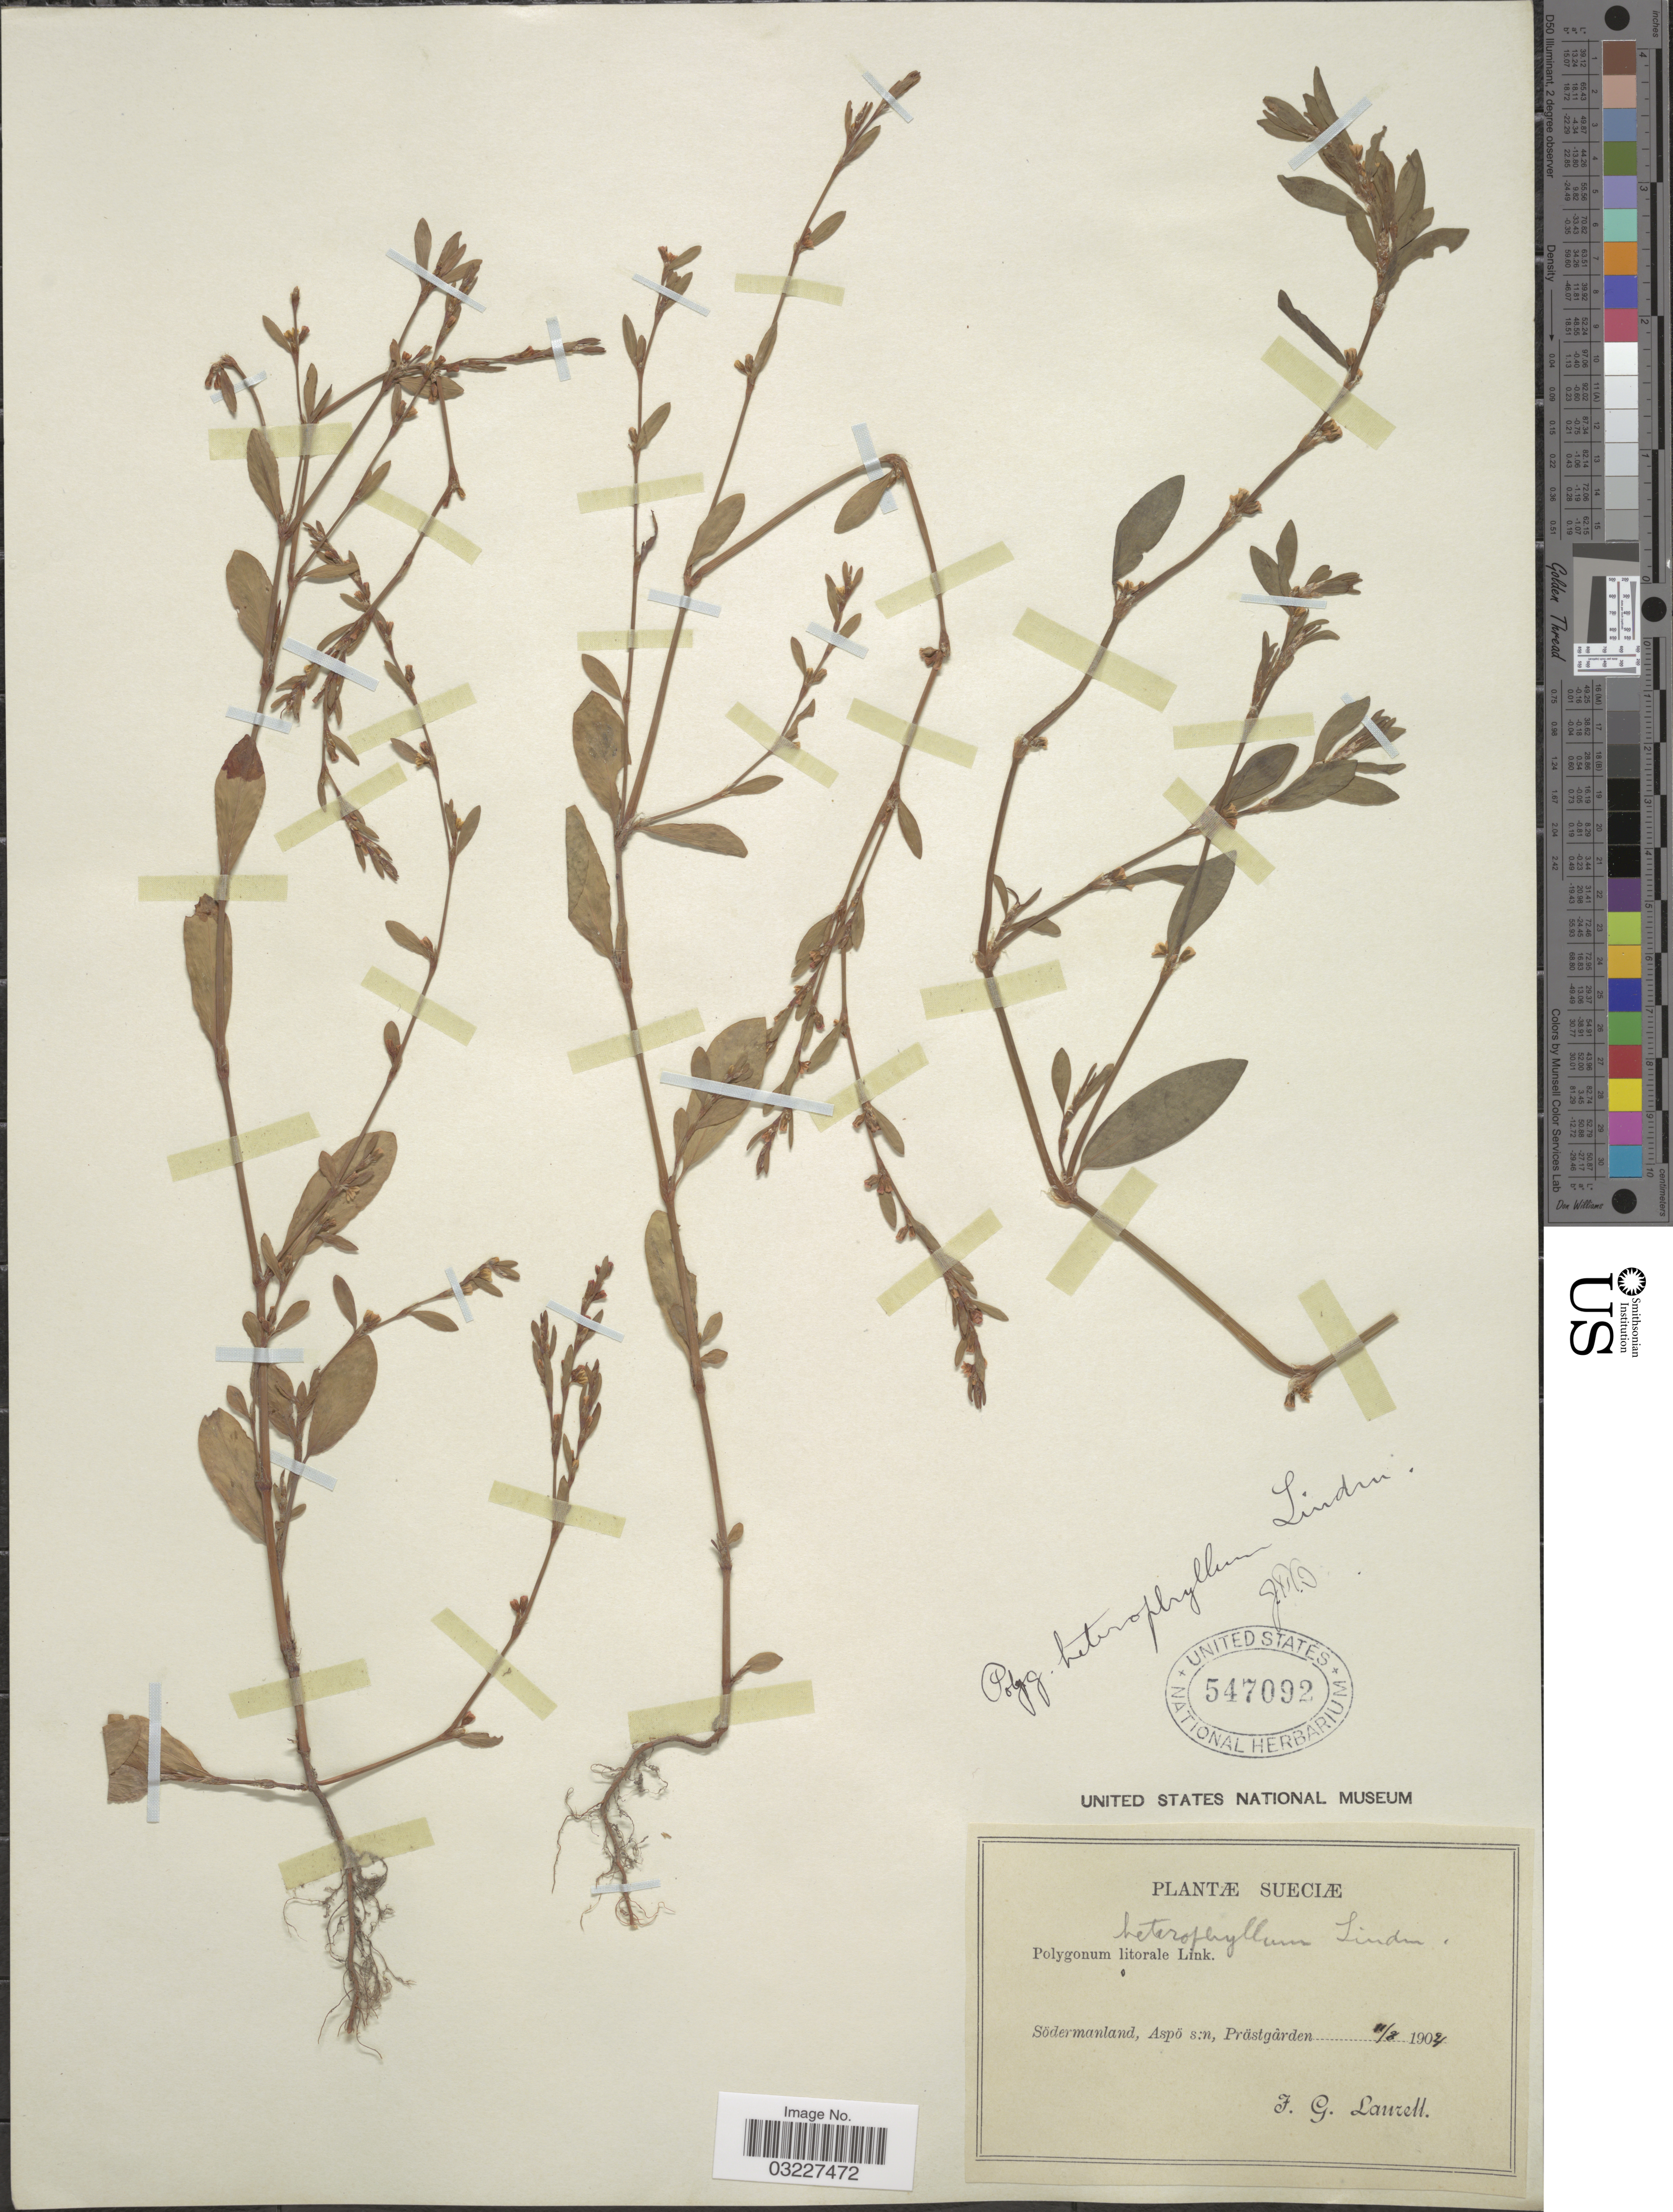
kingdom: Plantae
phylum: Tracheophyta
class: Magnoliopsida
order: Caryophyllales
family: Polygonaceae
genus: Polygonum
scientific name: Polygonum heterophyllum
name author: Lindm.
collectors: J. Laurell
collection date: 1904-08-11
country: Sweden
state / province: Sodermanland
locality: Sueciæ, Södermanland, Aspö s:n, Prästgârden.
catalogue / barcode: US 547092